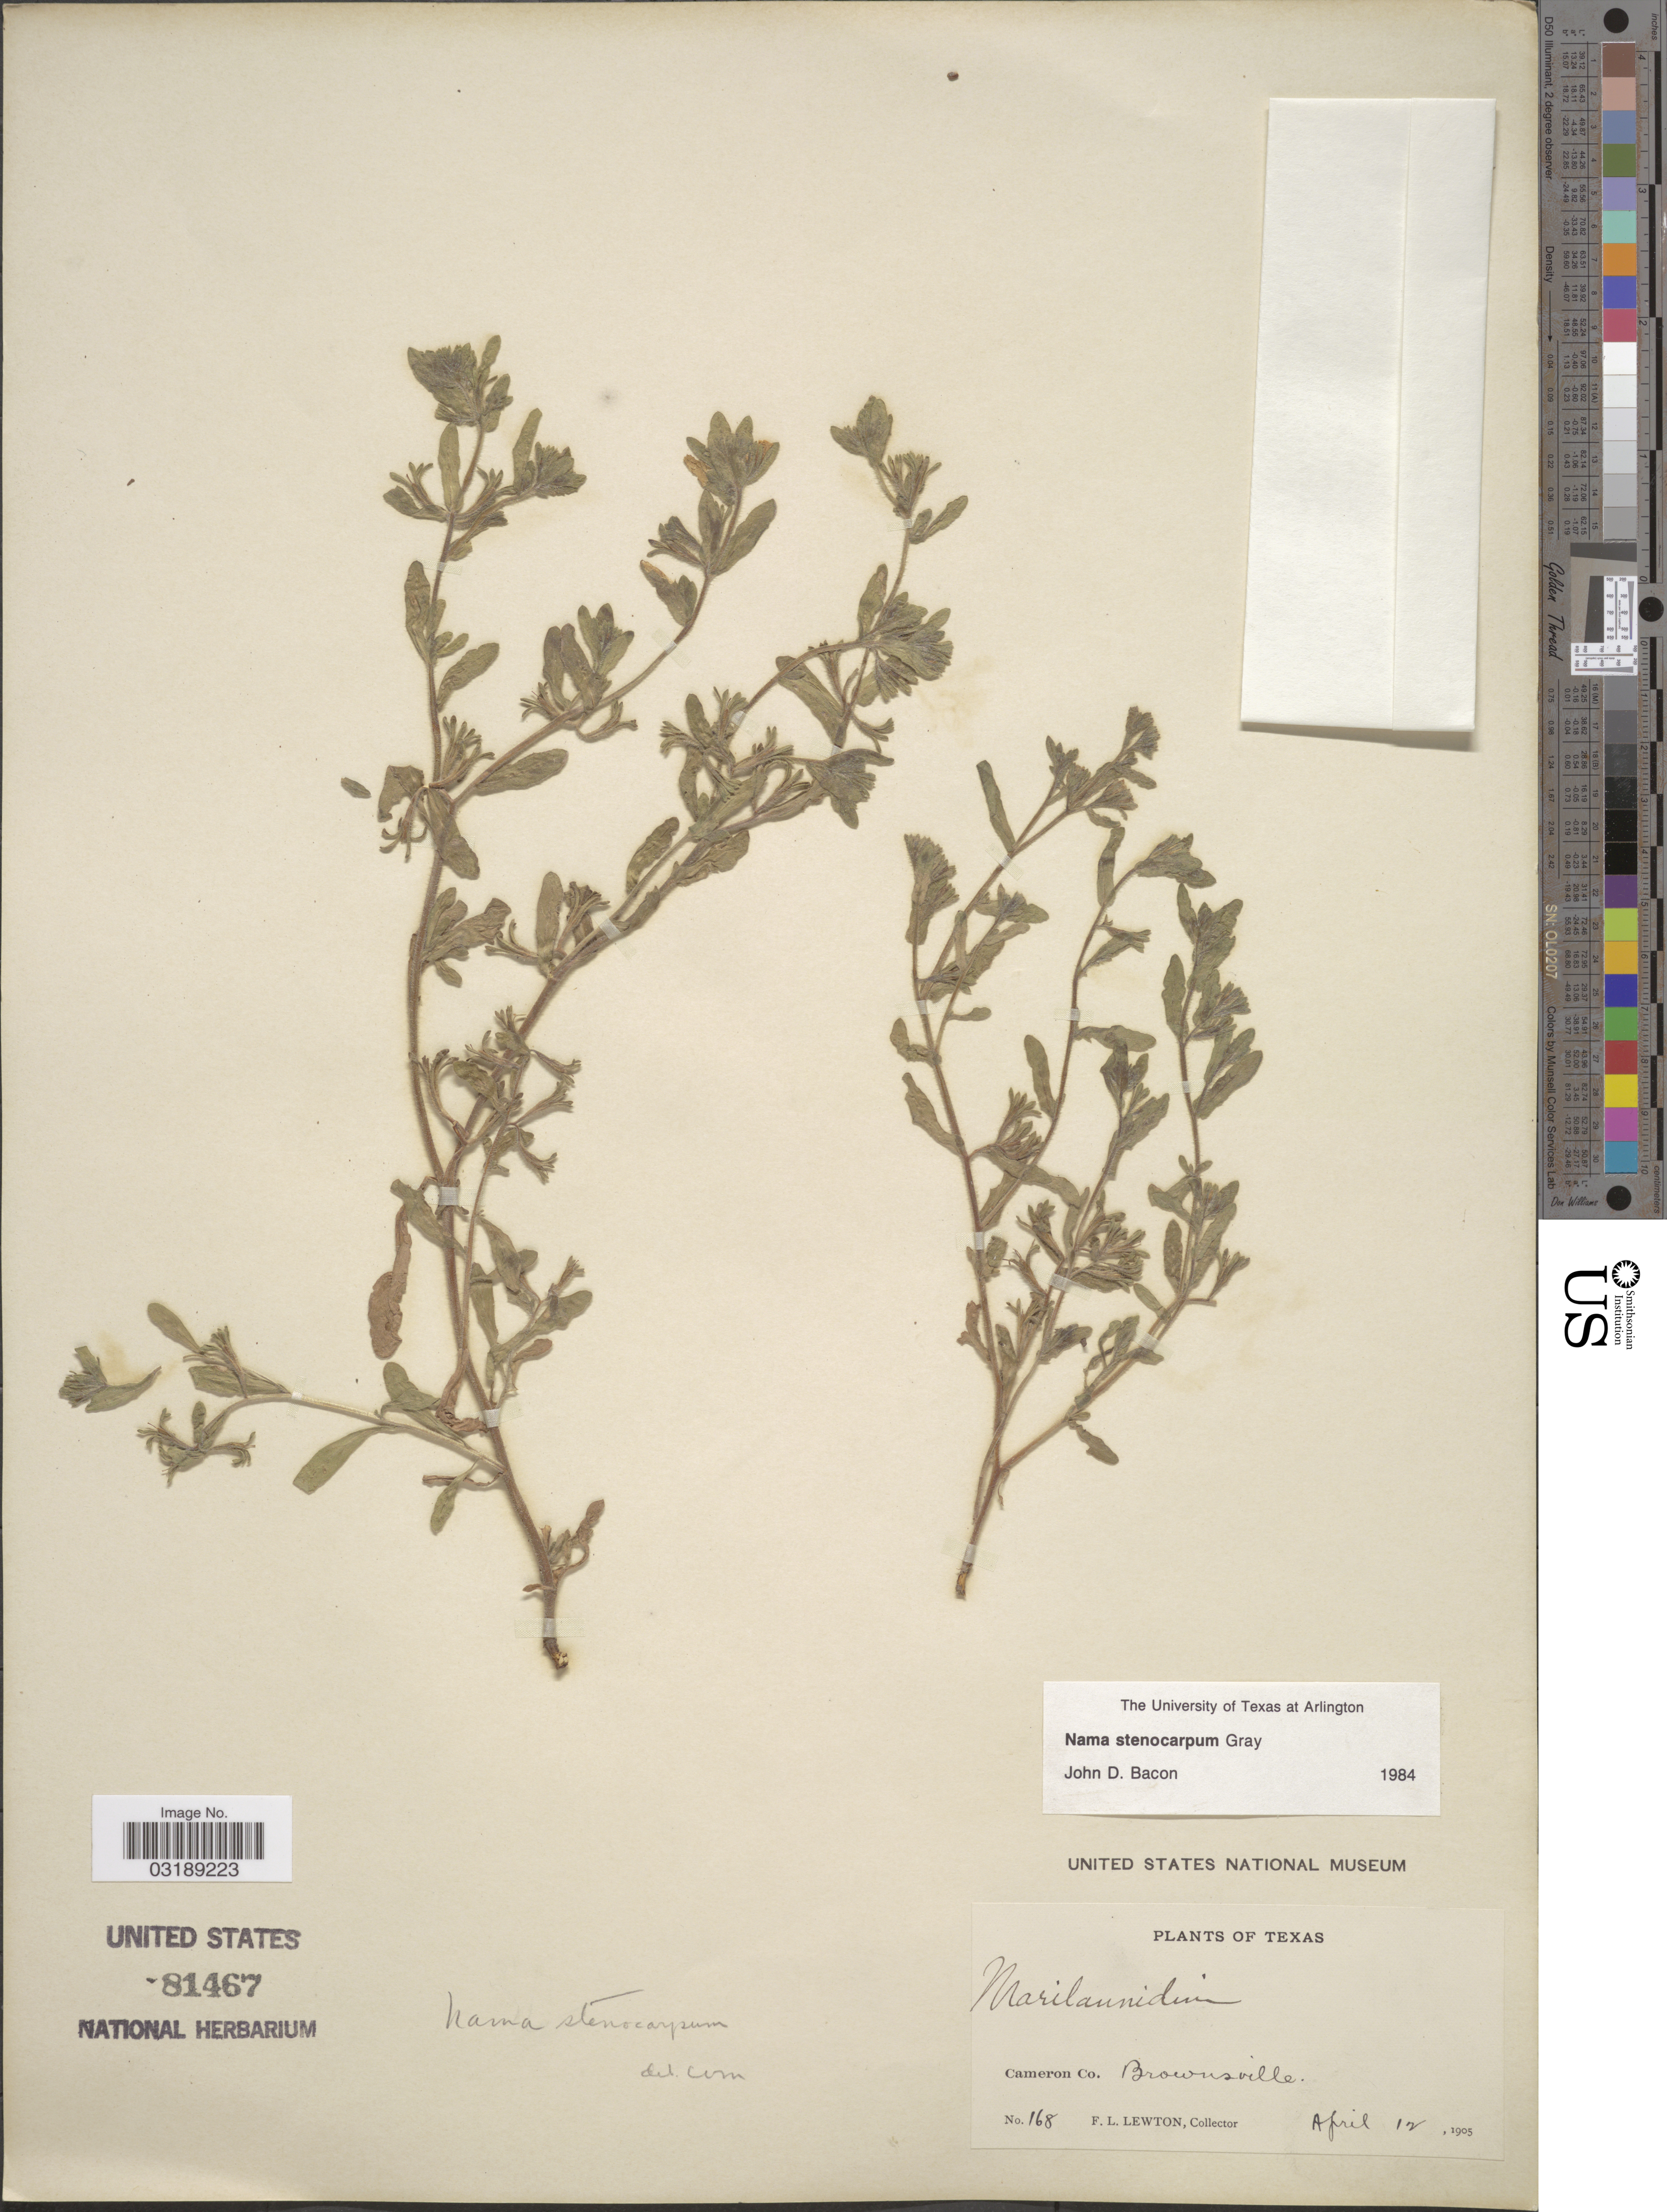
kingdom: Plantae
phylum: Tracheophyta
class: Magnoliopsida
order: Boraginales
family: Namaceae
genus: Nama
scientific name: Nama stenocarpum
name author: A. Gray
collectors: F. L. Lewton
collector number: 168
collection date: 1905-04-12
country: United States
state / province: Texas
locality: Cameron Co., Brownsville.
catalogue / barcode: US 81467